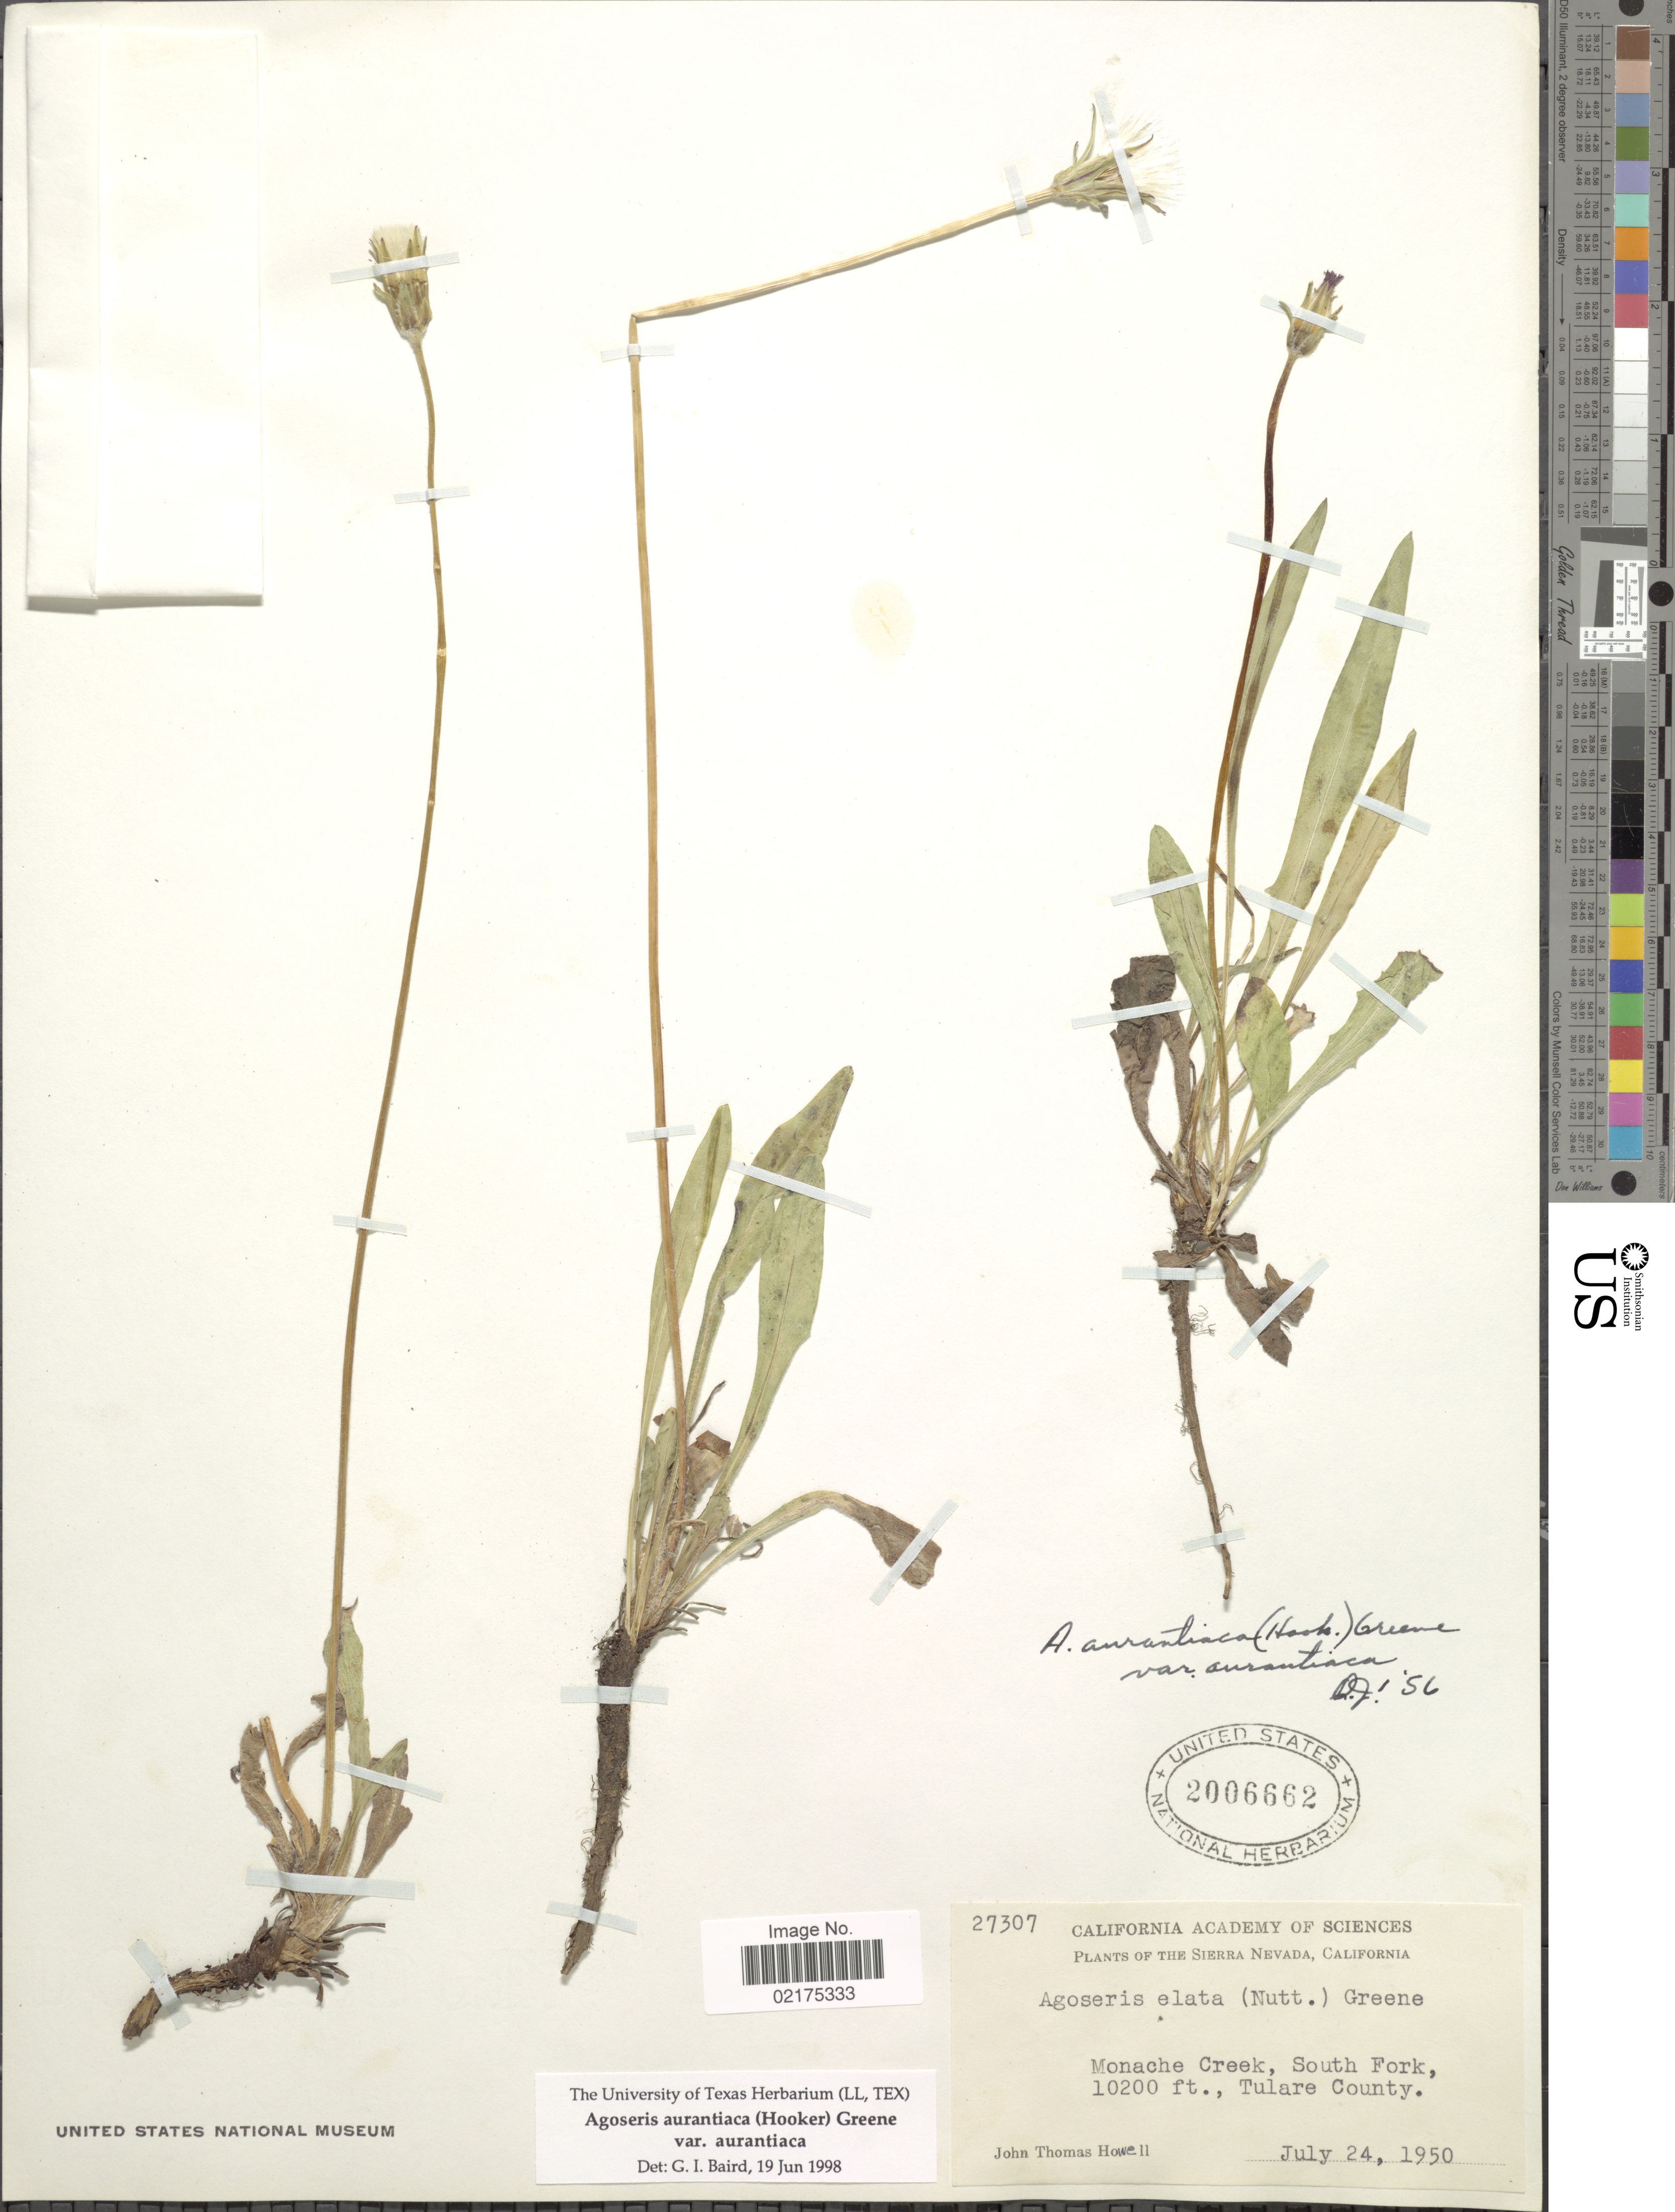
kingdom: Plantae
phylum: Tracheophyta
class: Magnoliopsida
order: Asterales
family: Asteraceae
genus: Agoseris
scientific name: Agoseris aurantiaca var. aurantiaca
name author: (Hook.) Greene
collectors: J. T. Howell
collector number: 27307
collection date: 1950-07-24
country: United States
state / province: California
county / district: Tulare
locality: The Sierra Nevada, Monache Creek, South Fork, Tulare County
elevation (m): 3109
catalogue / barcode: US 2006662